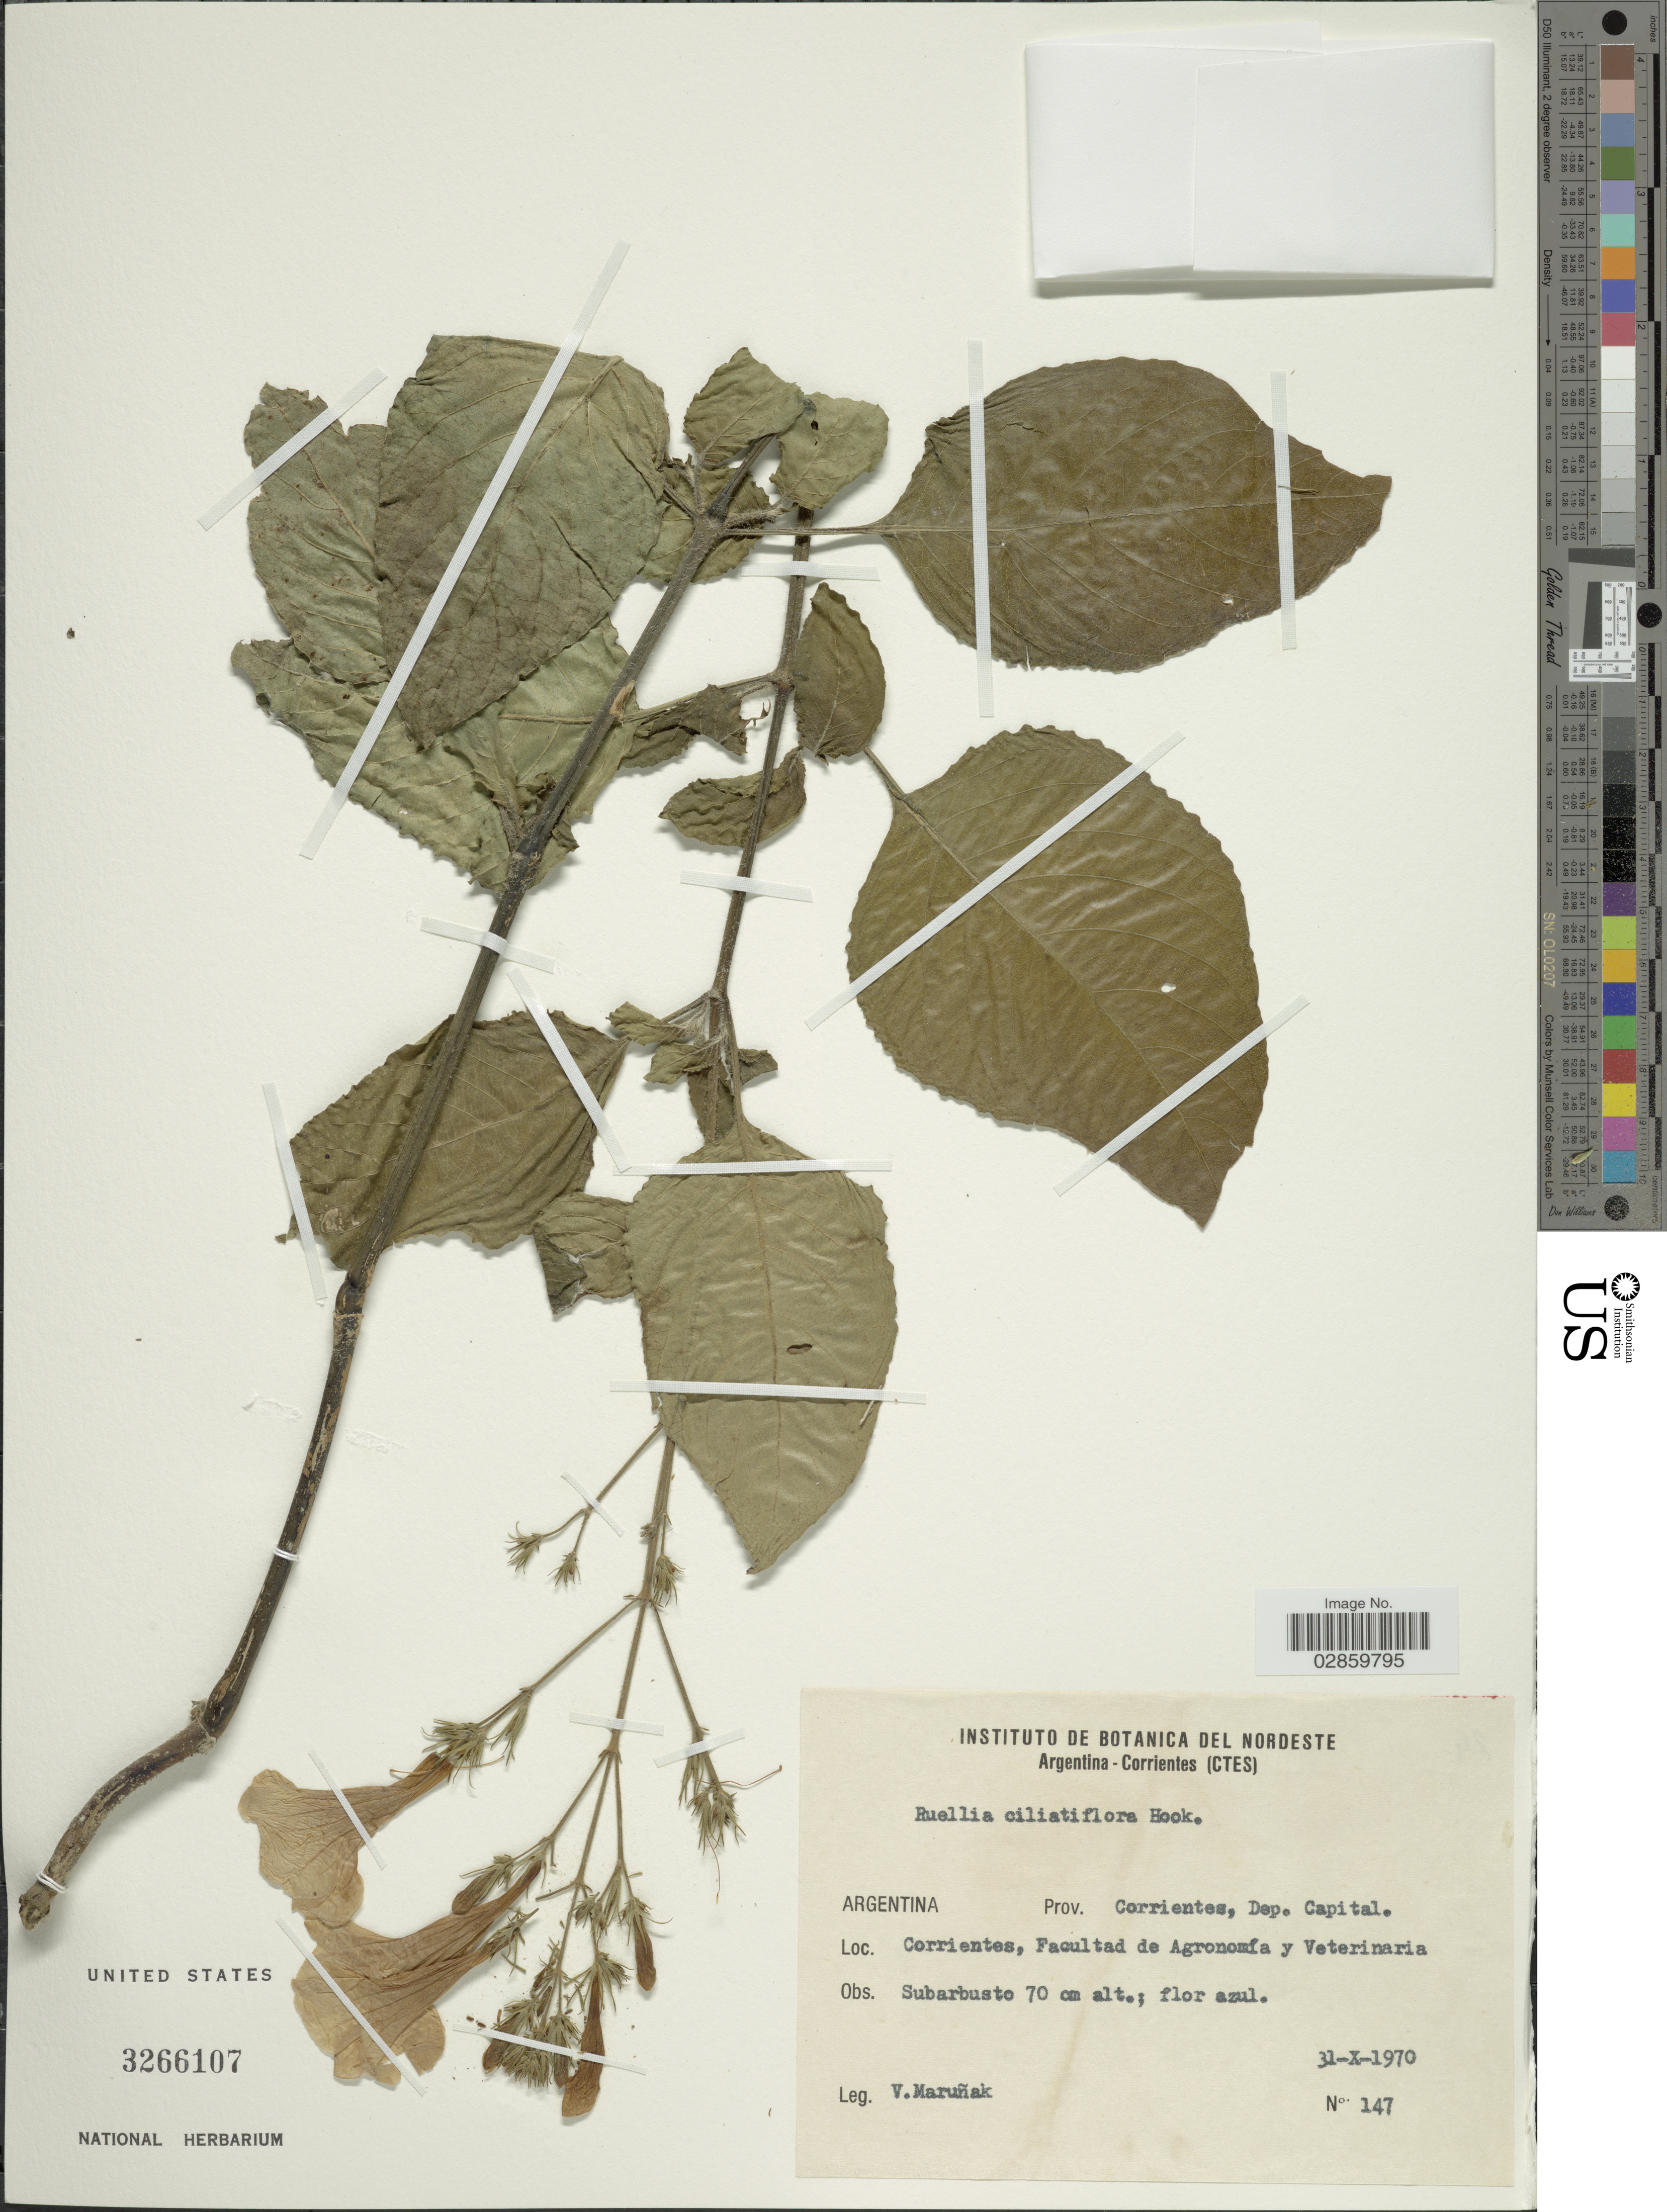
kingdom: Plantae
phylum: Tracheophyta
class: Magnoliopsida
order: Lamiales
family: Acanthaceae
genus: Ruellia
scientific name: Ruellia ciliatiflora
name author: Hook.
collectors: V. Maruñak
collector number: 147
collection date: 1970-10-31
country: Argentina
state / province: Corrientes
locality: Dep. Capital. Facultad de Agronomía y Veterinaria.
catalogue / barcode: US 3266107